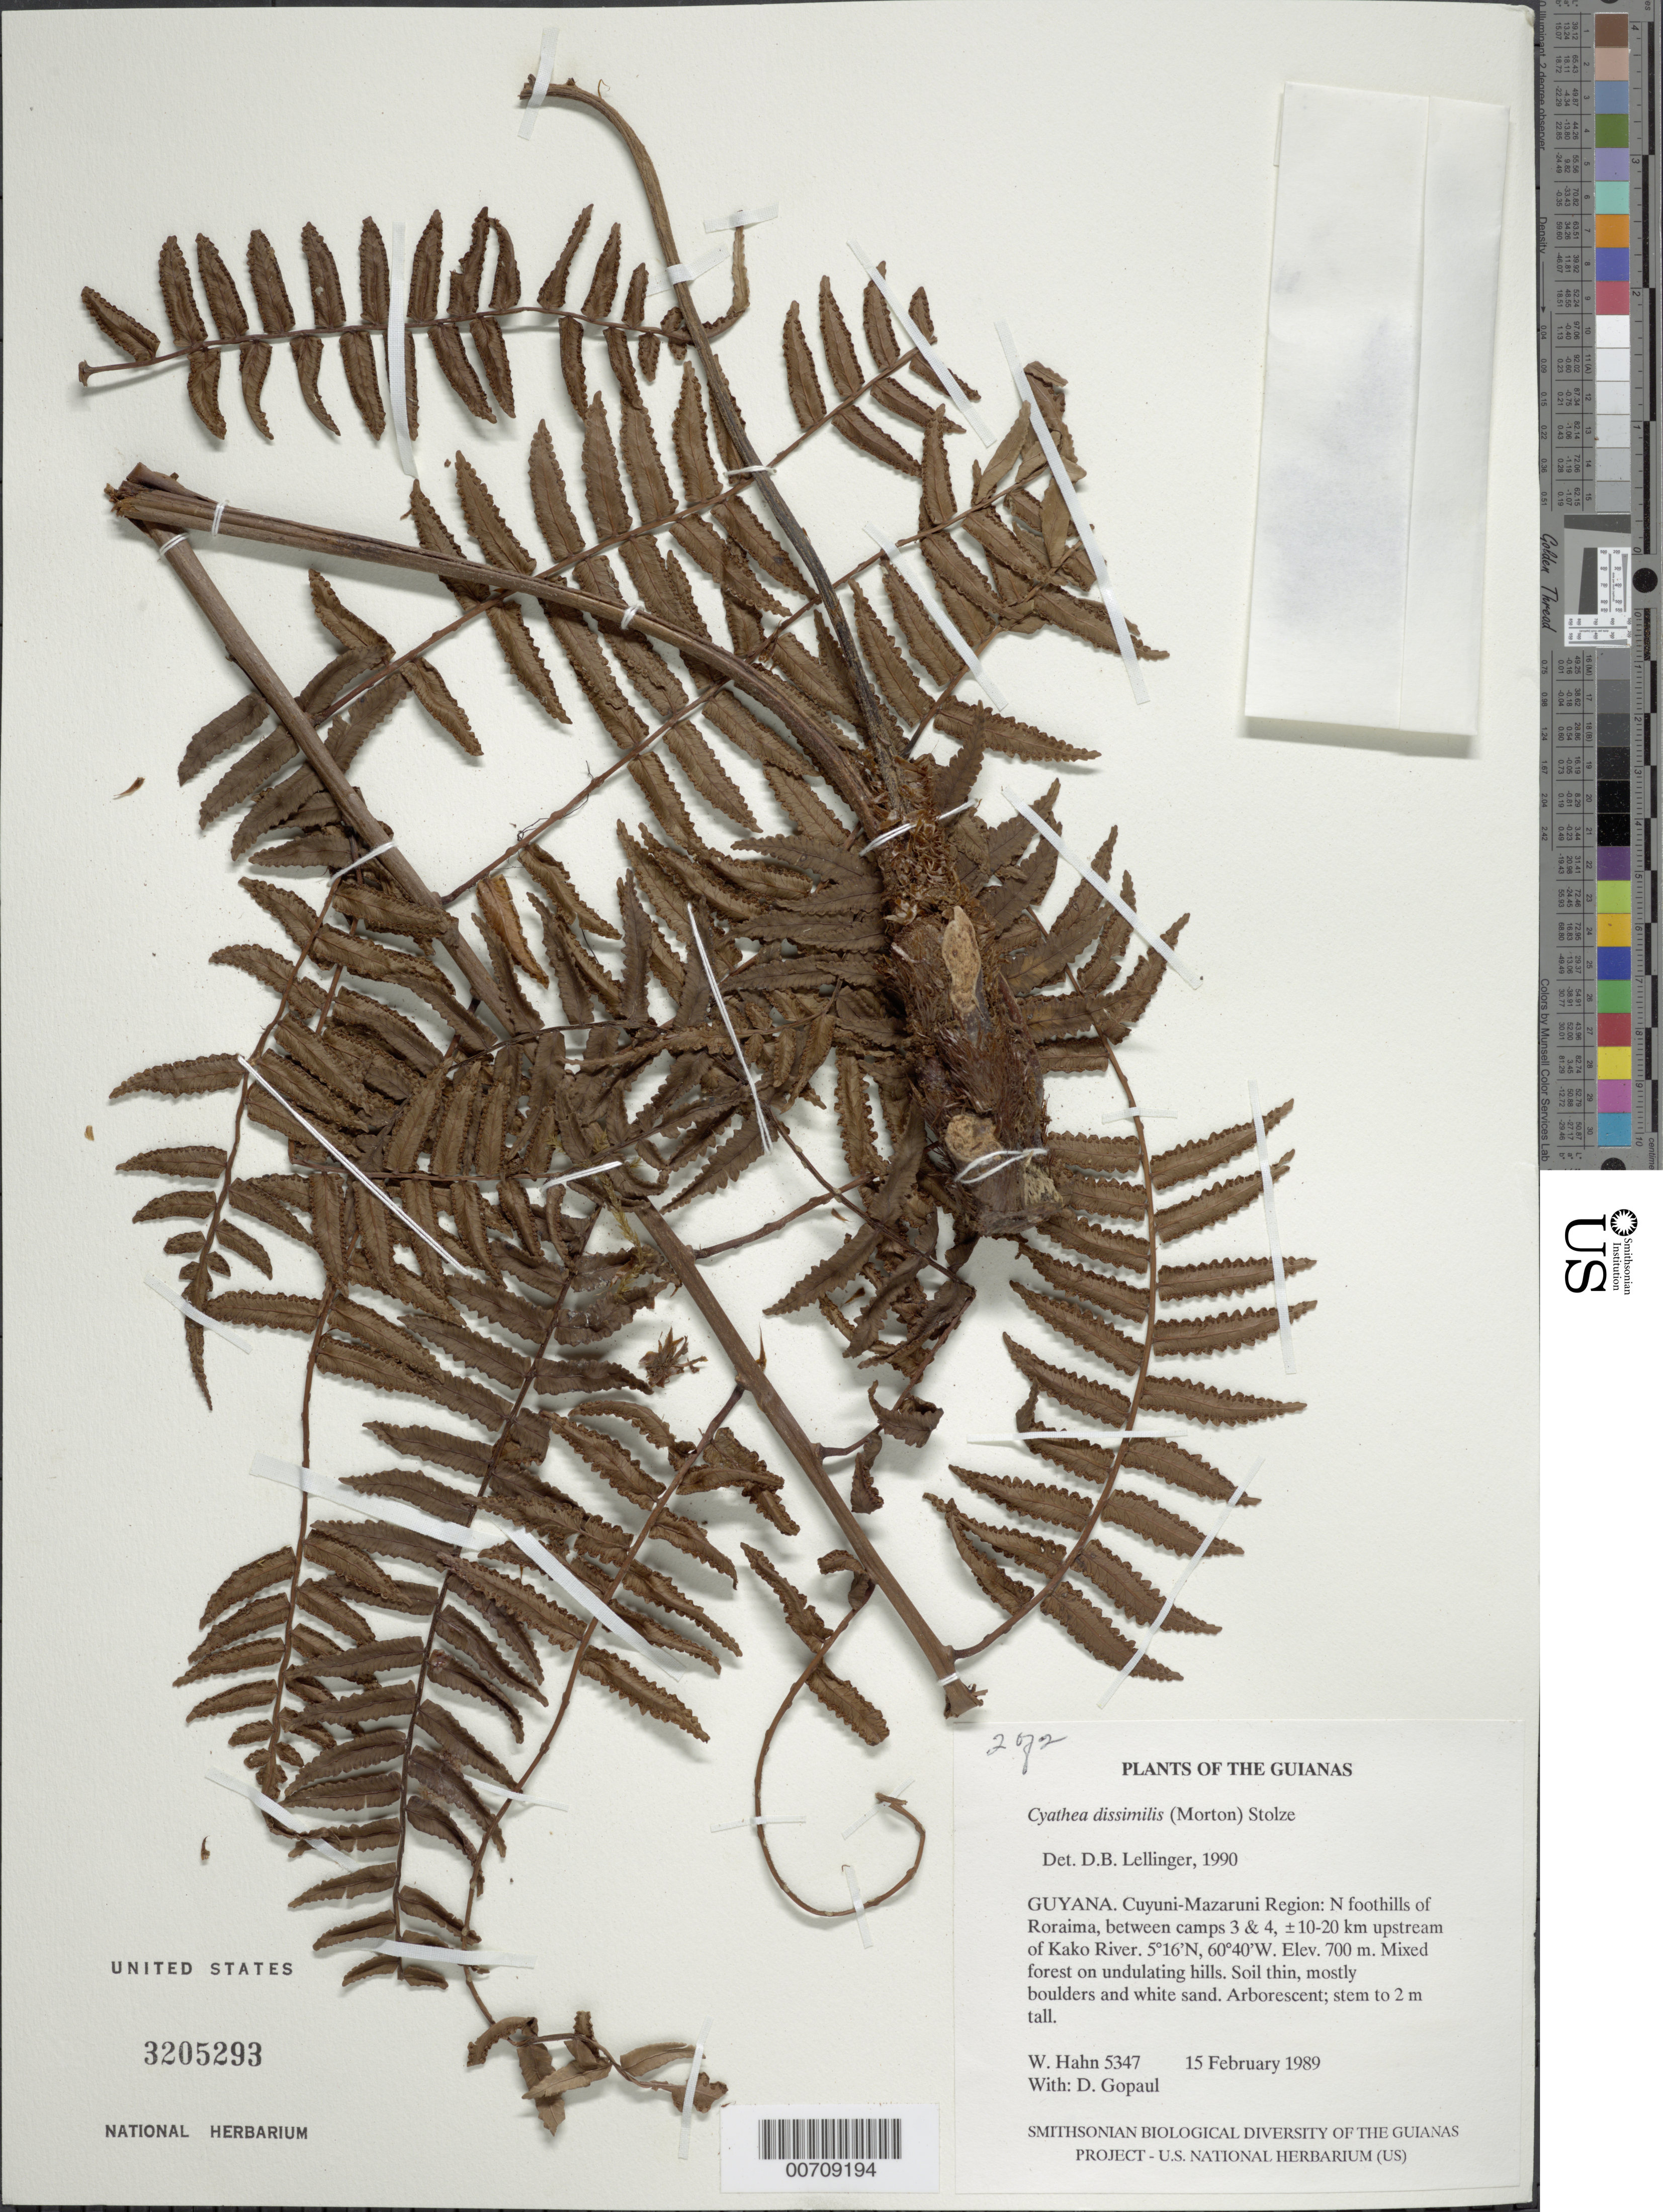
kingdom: Plantae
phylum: Tracheophyta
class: Polypodiopsida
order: Cyatheales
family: Cyatheaceae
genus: Cyathea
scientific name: Cyathea dissimilis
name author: (C.V. Morton) Stolze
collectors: W. Hahn & D. Gopaul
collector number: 5347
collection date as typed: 15 February 1989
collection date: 1989-02-15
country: Guyana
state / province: Cuyuni-Mazaruni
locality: N foothills of Roraima, between camps 3 & 4, ±10-20 km upstream of Kako River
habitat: Mixed forest on undulating hills. Soil thin, mostly boulders and white sand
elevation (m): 700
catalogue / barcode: US 3205293